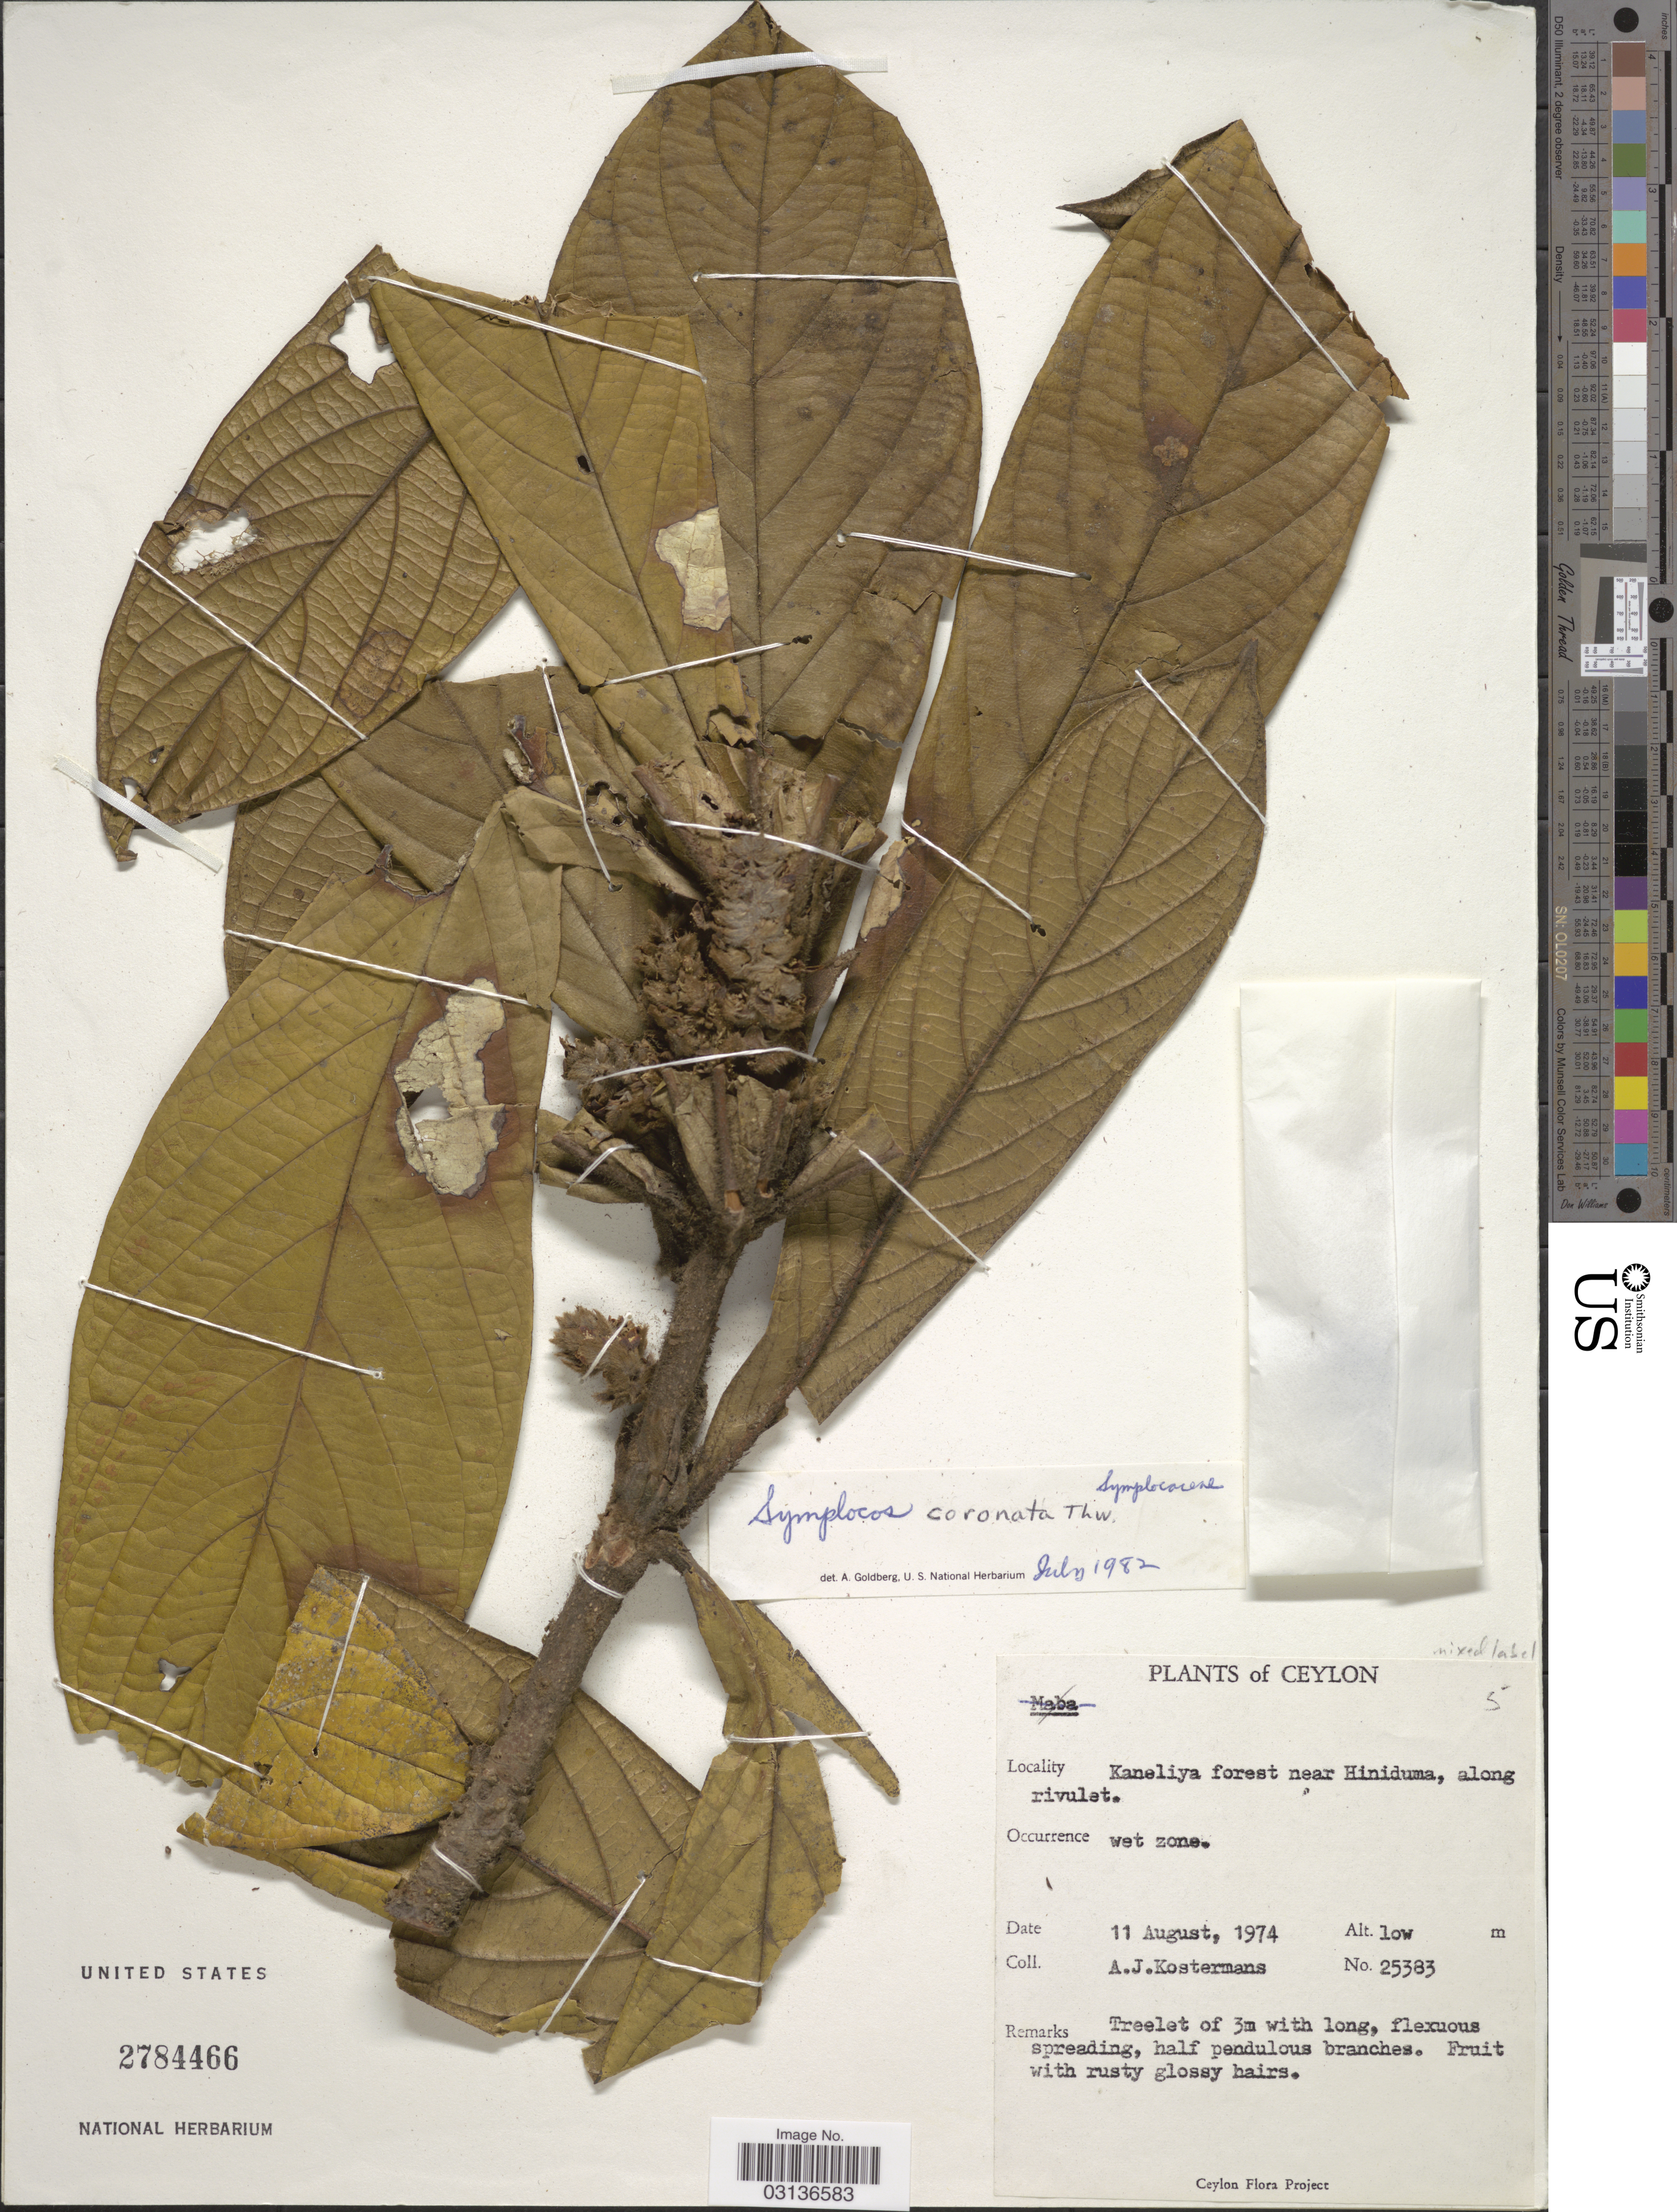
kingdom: Plantae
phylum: Tracheophyta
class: Magnoliopsida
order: Ericales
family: Symplocaceae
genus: Symplocos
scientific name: Symplocos coronata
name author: Thwaites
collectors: A. J. G. Kostermans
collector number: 25383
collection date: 1974-08-11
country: Sri Lanka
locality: Ceylon. Kaneliya forest near Hiniduma, along rivulet.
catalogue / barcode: US 2784466